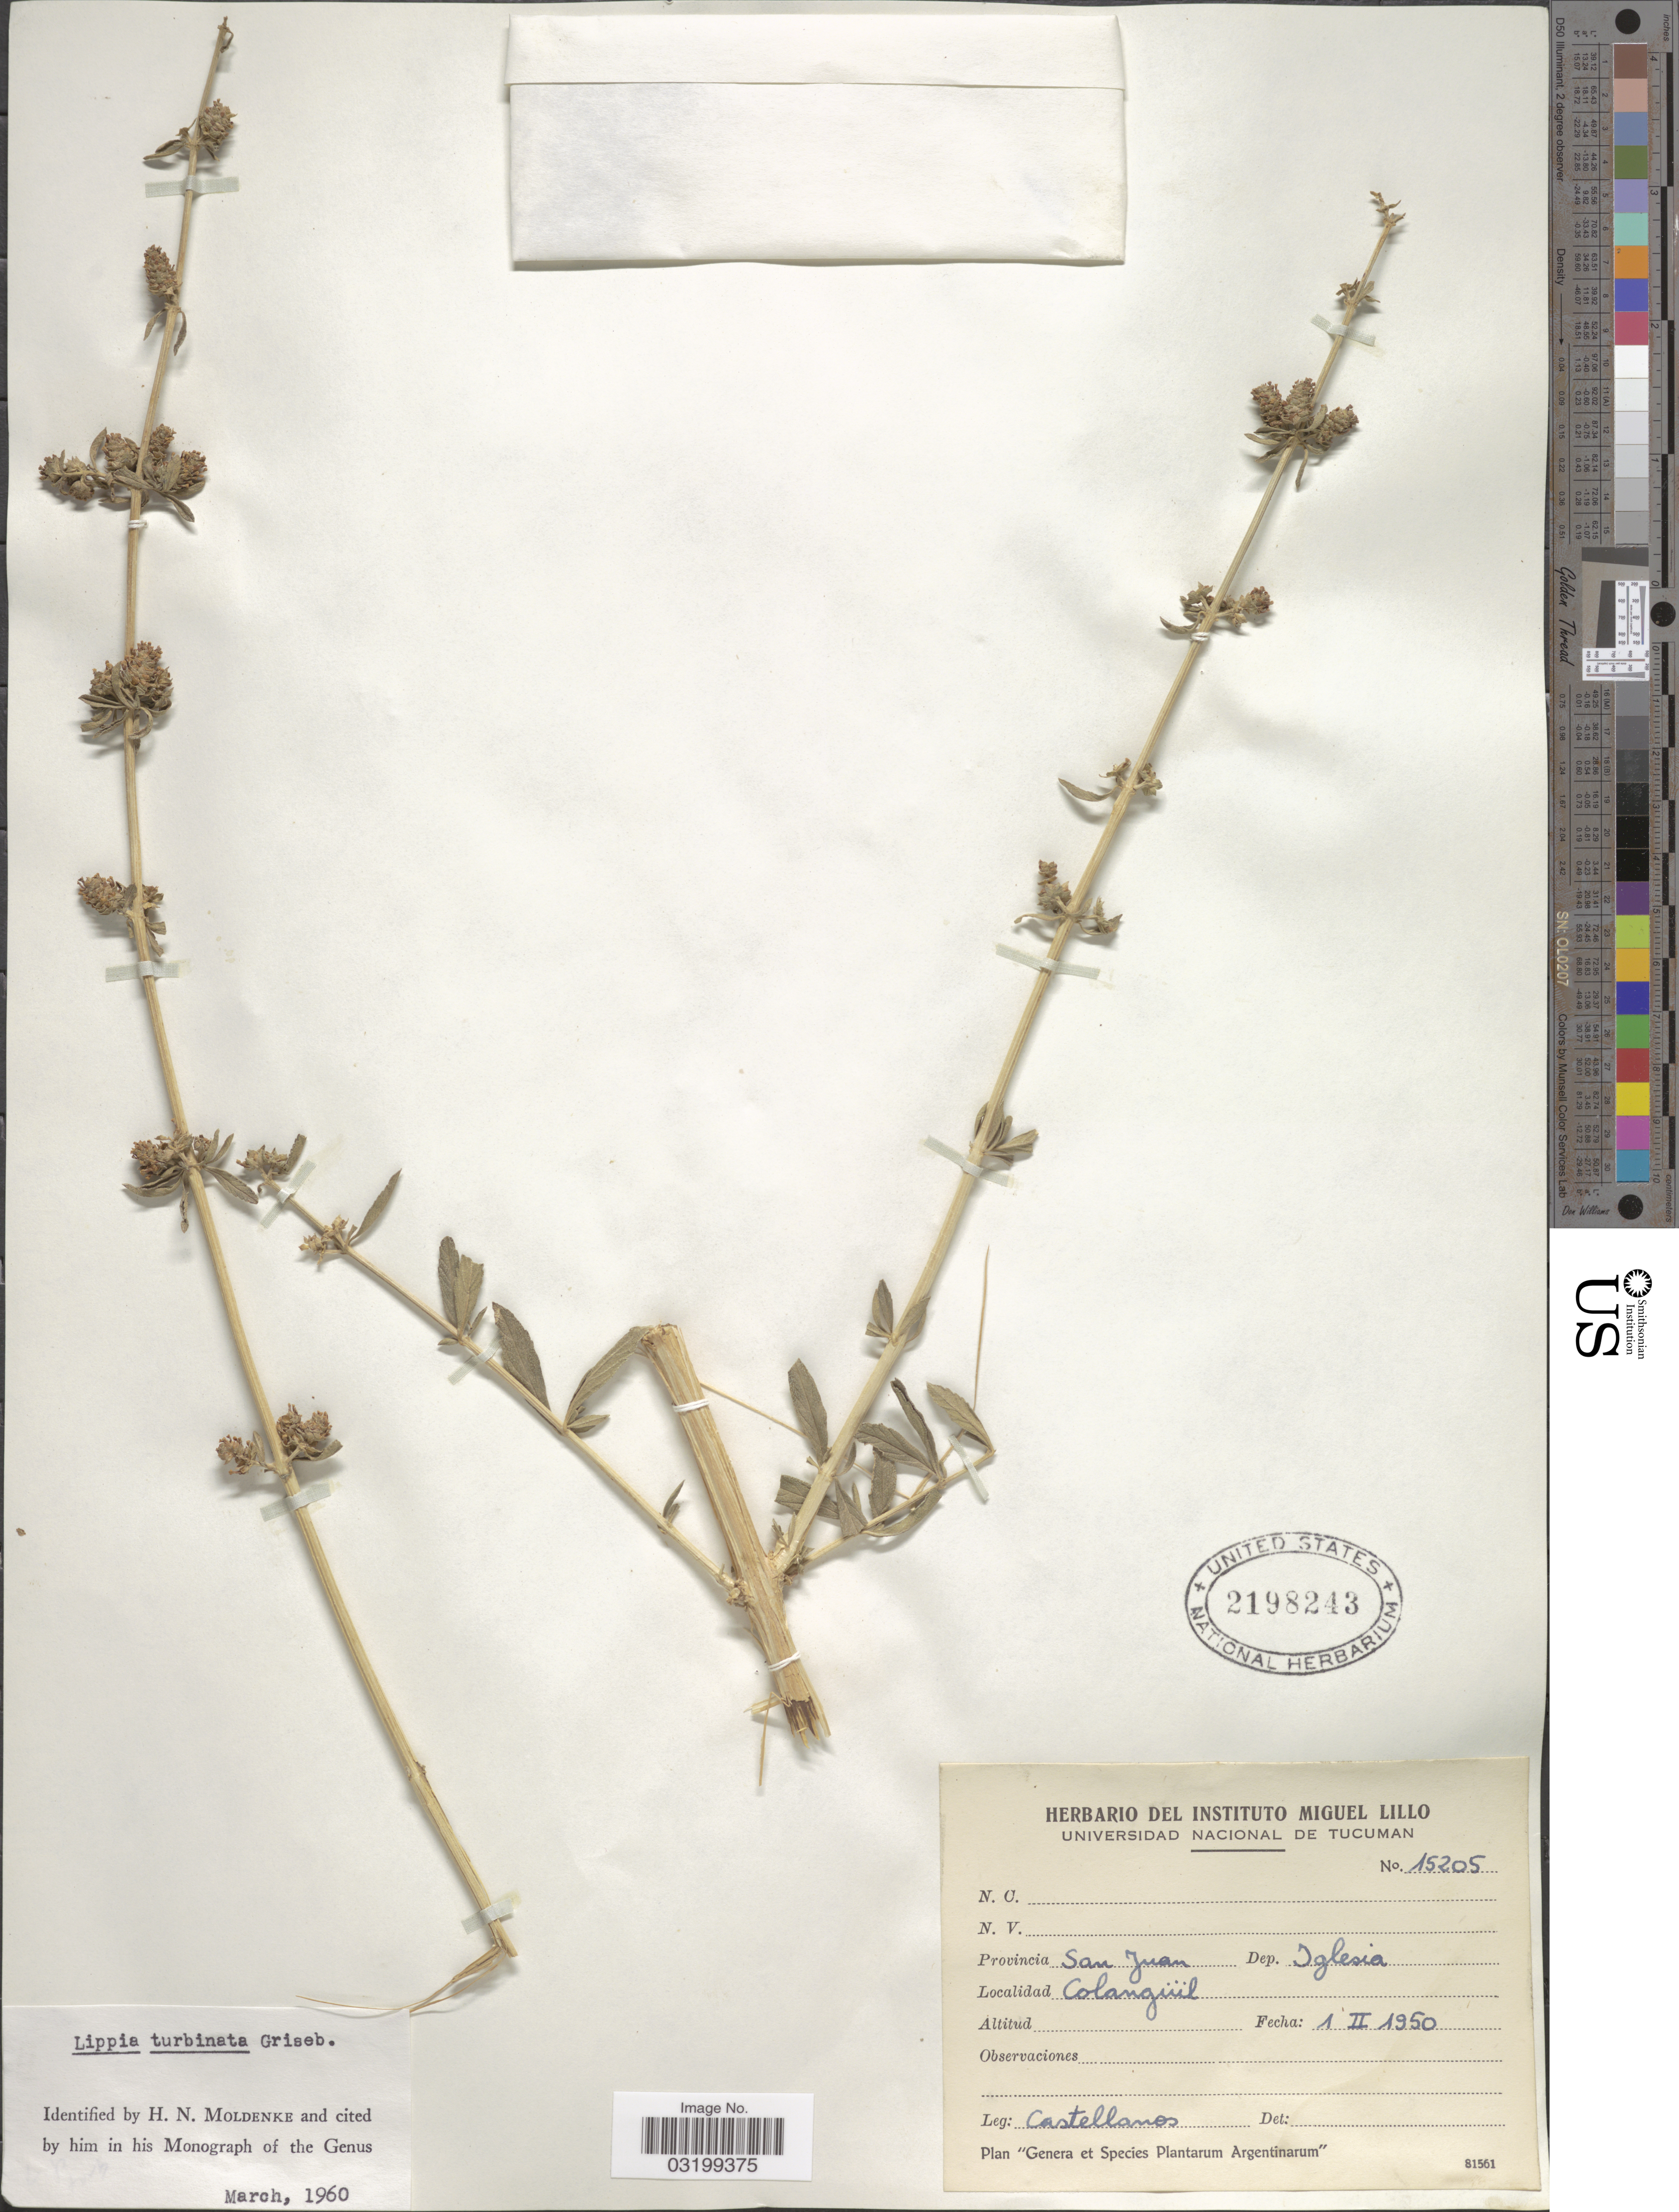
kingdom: Plantae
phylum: Tracheophyta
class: Magnoliopsida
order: Lamiales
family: Verbenaceae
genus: Lippia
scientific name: Lippia turbinata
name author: Griseb.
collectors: -- Castellanos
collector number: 15205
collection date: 1950-02-01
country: Argentina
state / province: San Juan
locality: Dep. Iglesia. Colangüil.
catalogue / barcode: US 2198243